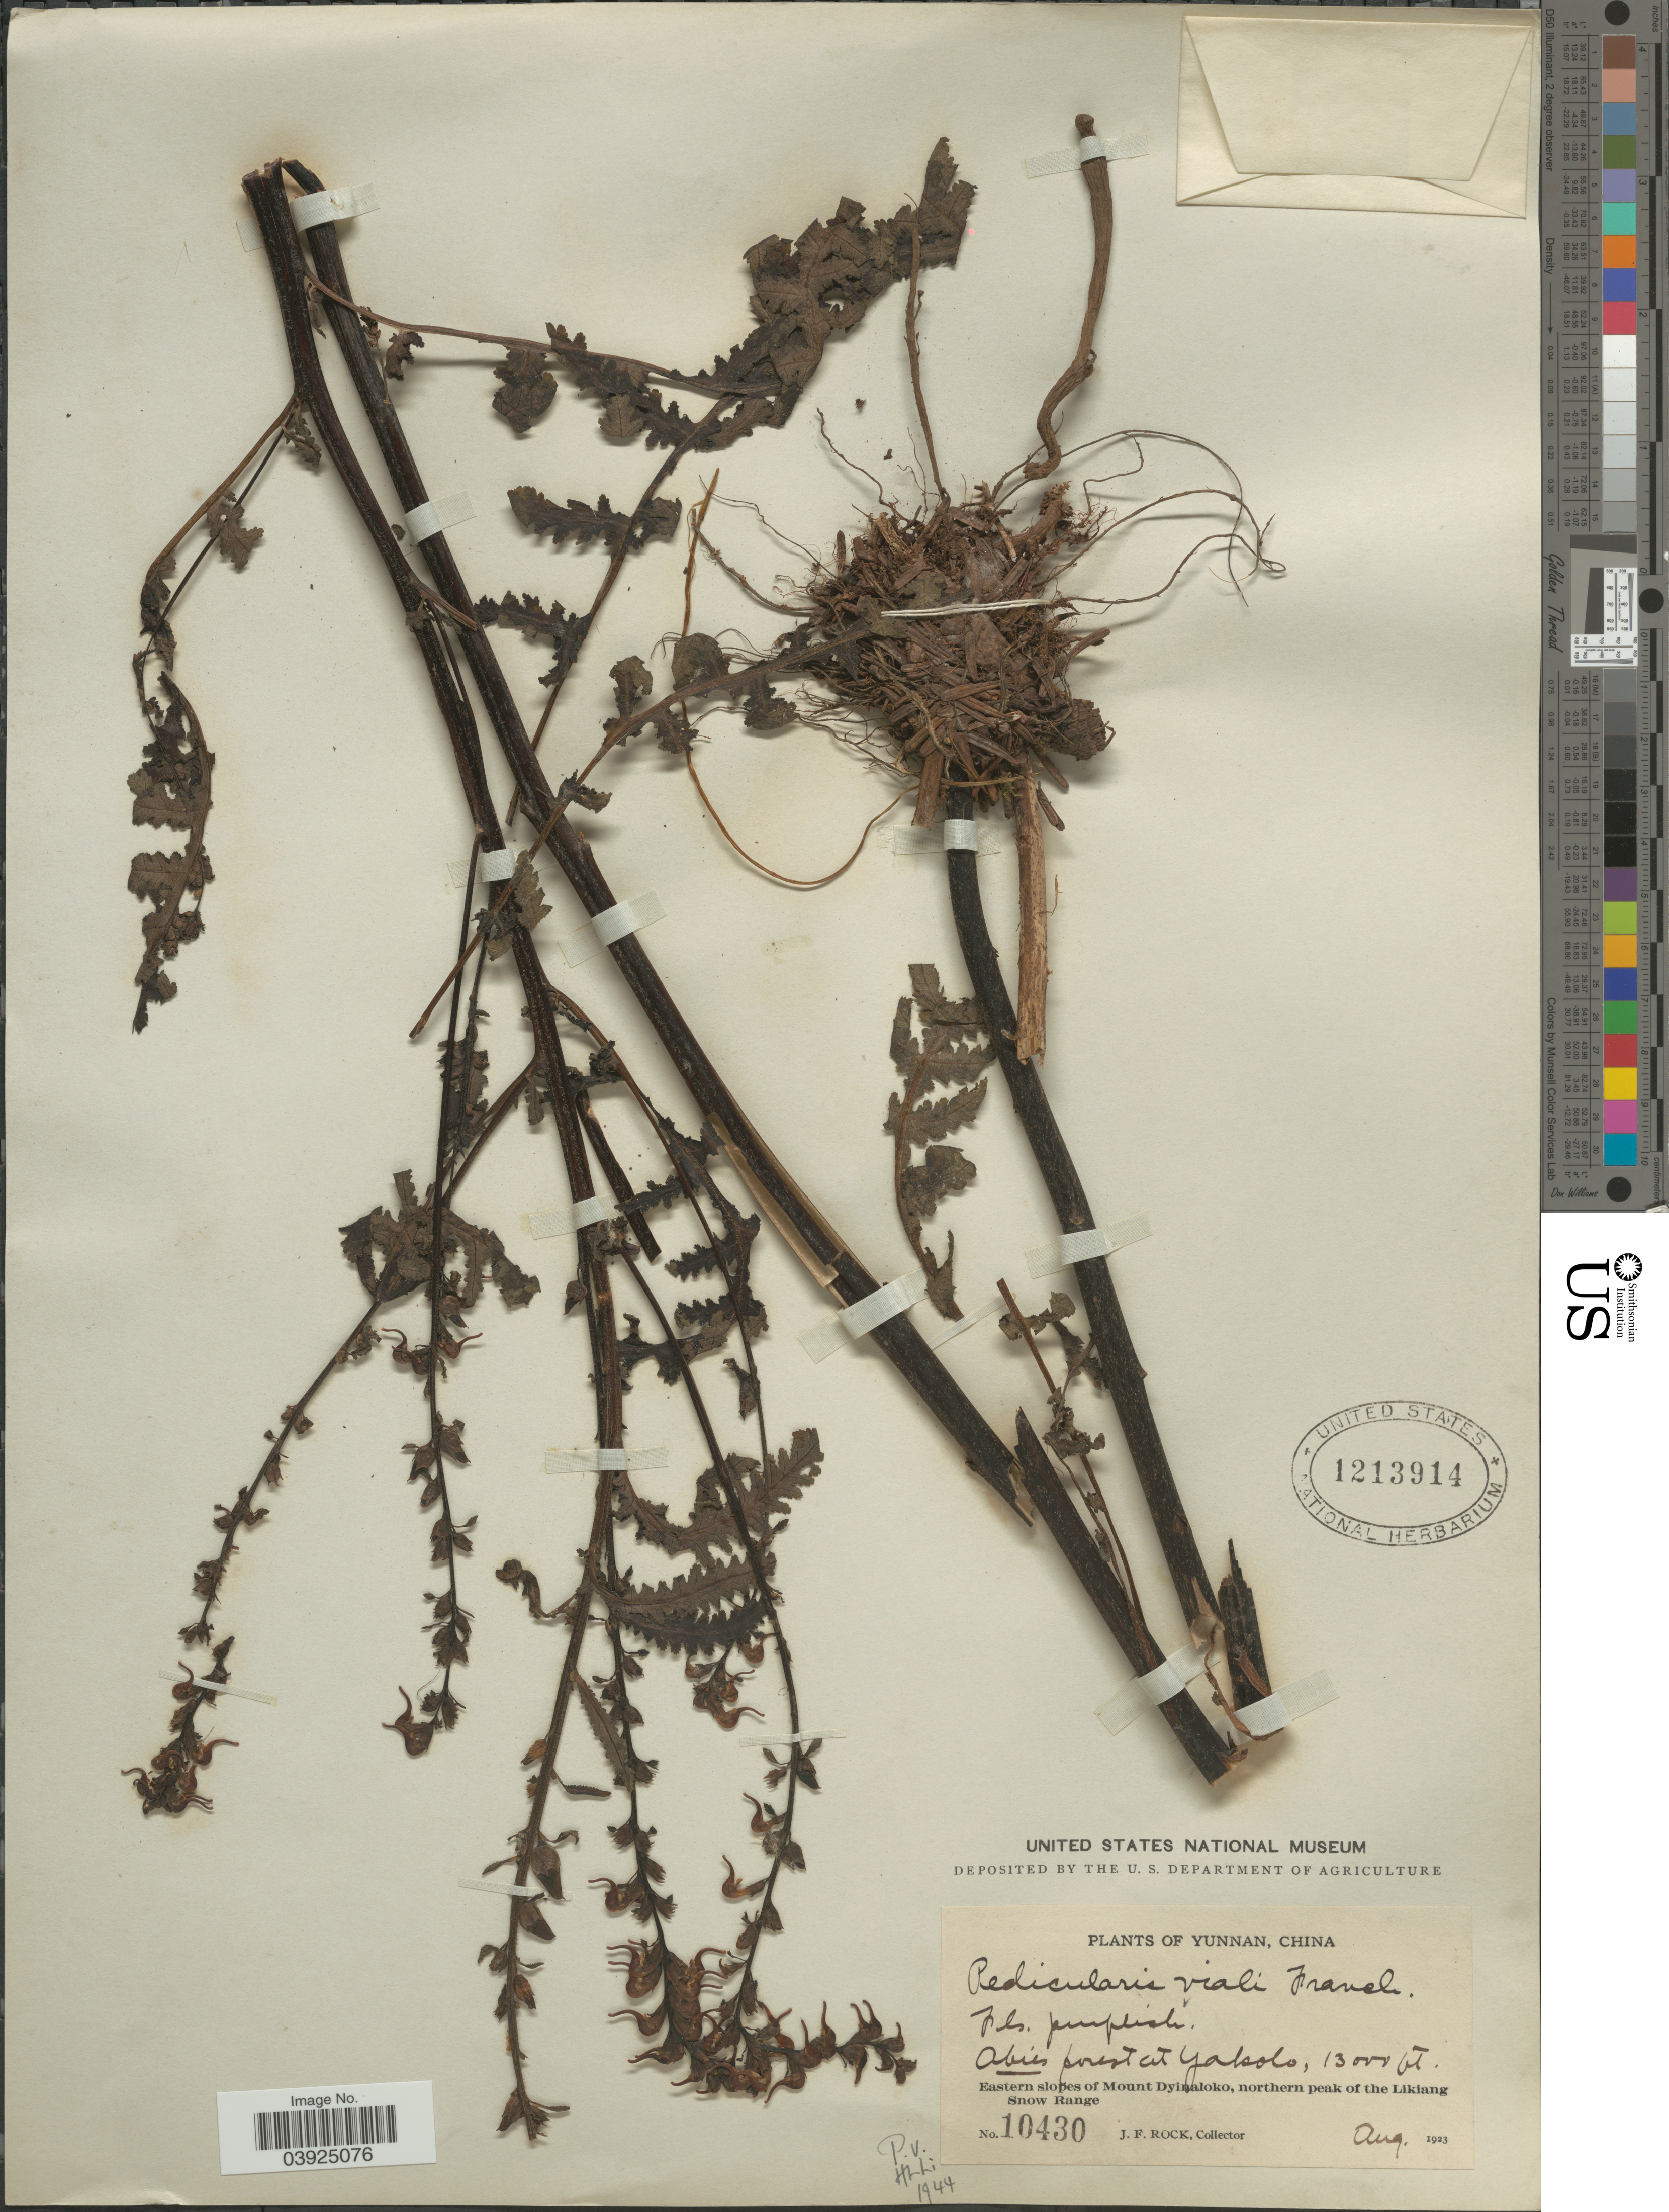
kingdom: Plantae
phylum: Tracheophyta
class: Magnoliopsida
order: Lamiales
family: Orobanchaceae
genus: Pedicularis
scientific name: Pedicularis vialii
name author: Franch. ex Hemsl.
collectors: J. Rock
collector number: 10430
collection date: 1923-08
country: China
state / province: Yunnan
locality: Abies forest at Yakolo. Eastern slopes of Mount Dyinaloko, northern peak of the Likiang Snow Range.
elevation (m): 3962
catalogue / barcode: US 1213914